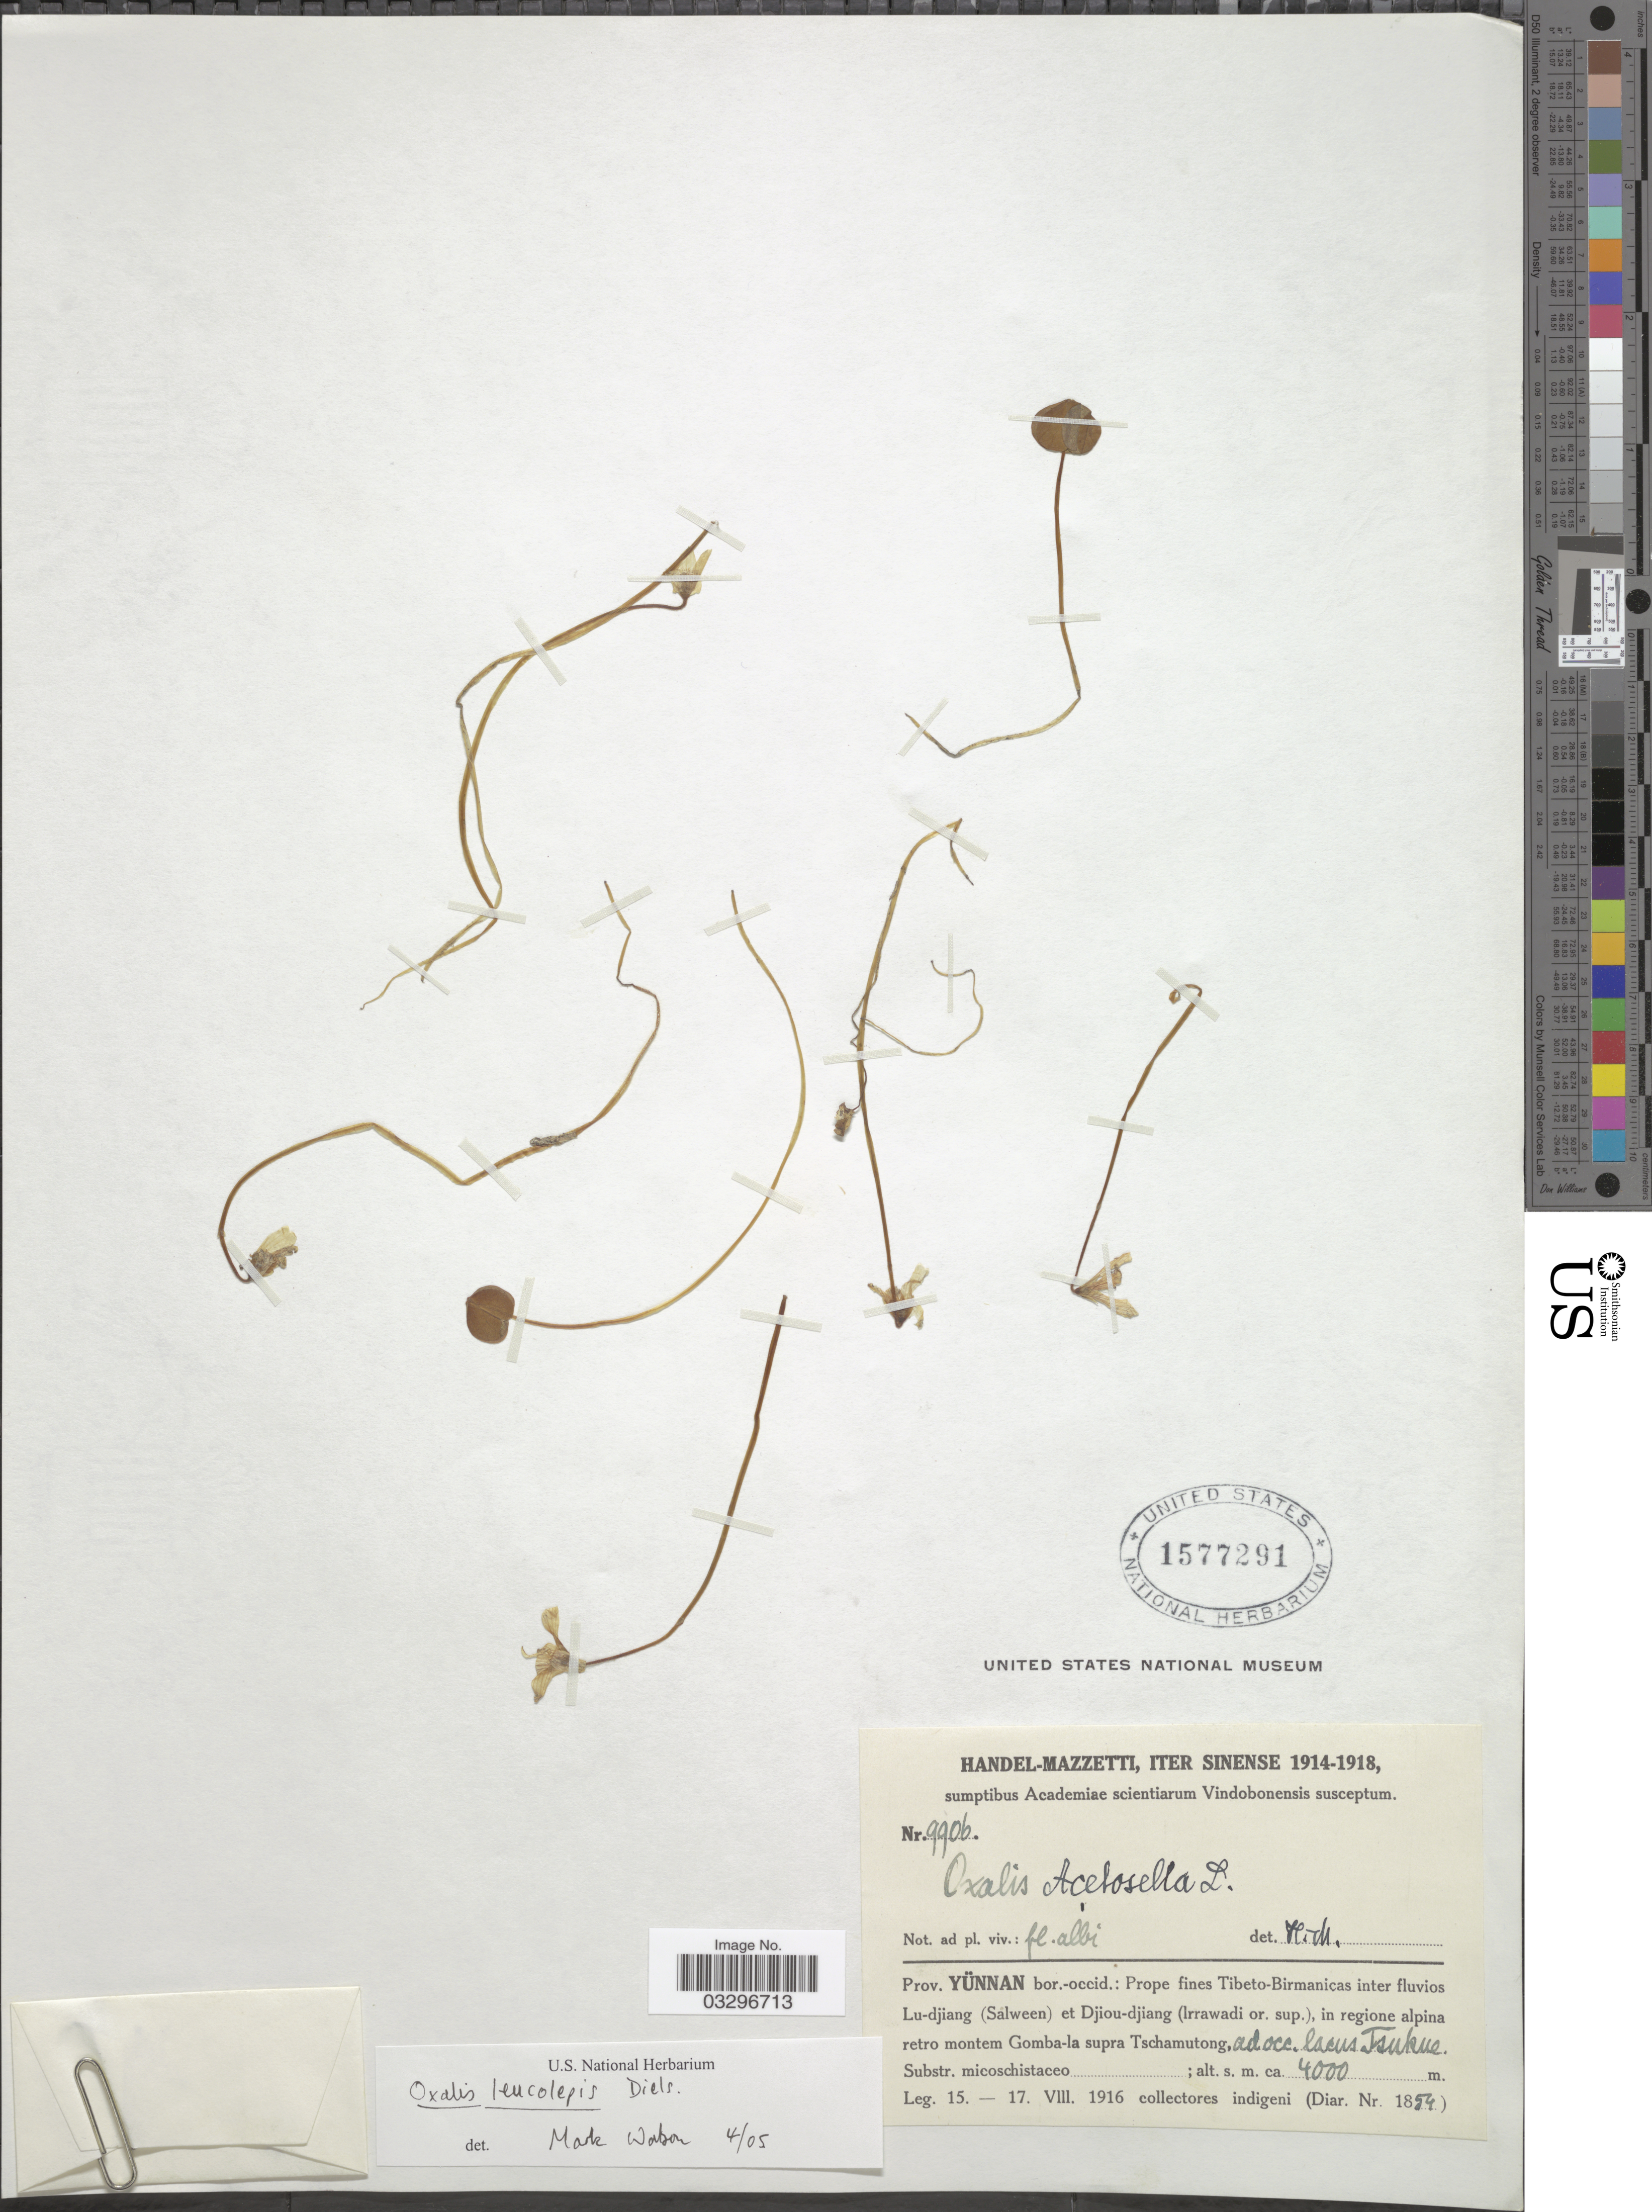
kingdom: Plantae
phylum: Tracheophyta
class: Magnoliopsida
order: Oxalidales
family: Oxalidaceae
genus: Oxalis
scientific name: Oxalis leucolepis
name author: Diels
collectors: H. Handel-Mazzetti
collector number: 9906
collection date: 1916-08-15/1916-08-17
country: China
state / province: Yunnan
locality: Prov. Yünnan bor.-occid.: Prope fines Tibeto-Birmanicas inter fluvios Lu-djiang (Salween) et Dijou-dijang (lrrawadi or.sup.), in regione alpine retro montem Gomba-la supra Tschamutong ad oce. lacus Tsukue.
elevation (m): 4000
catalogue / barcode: US 1577291